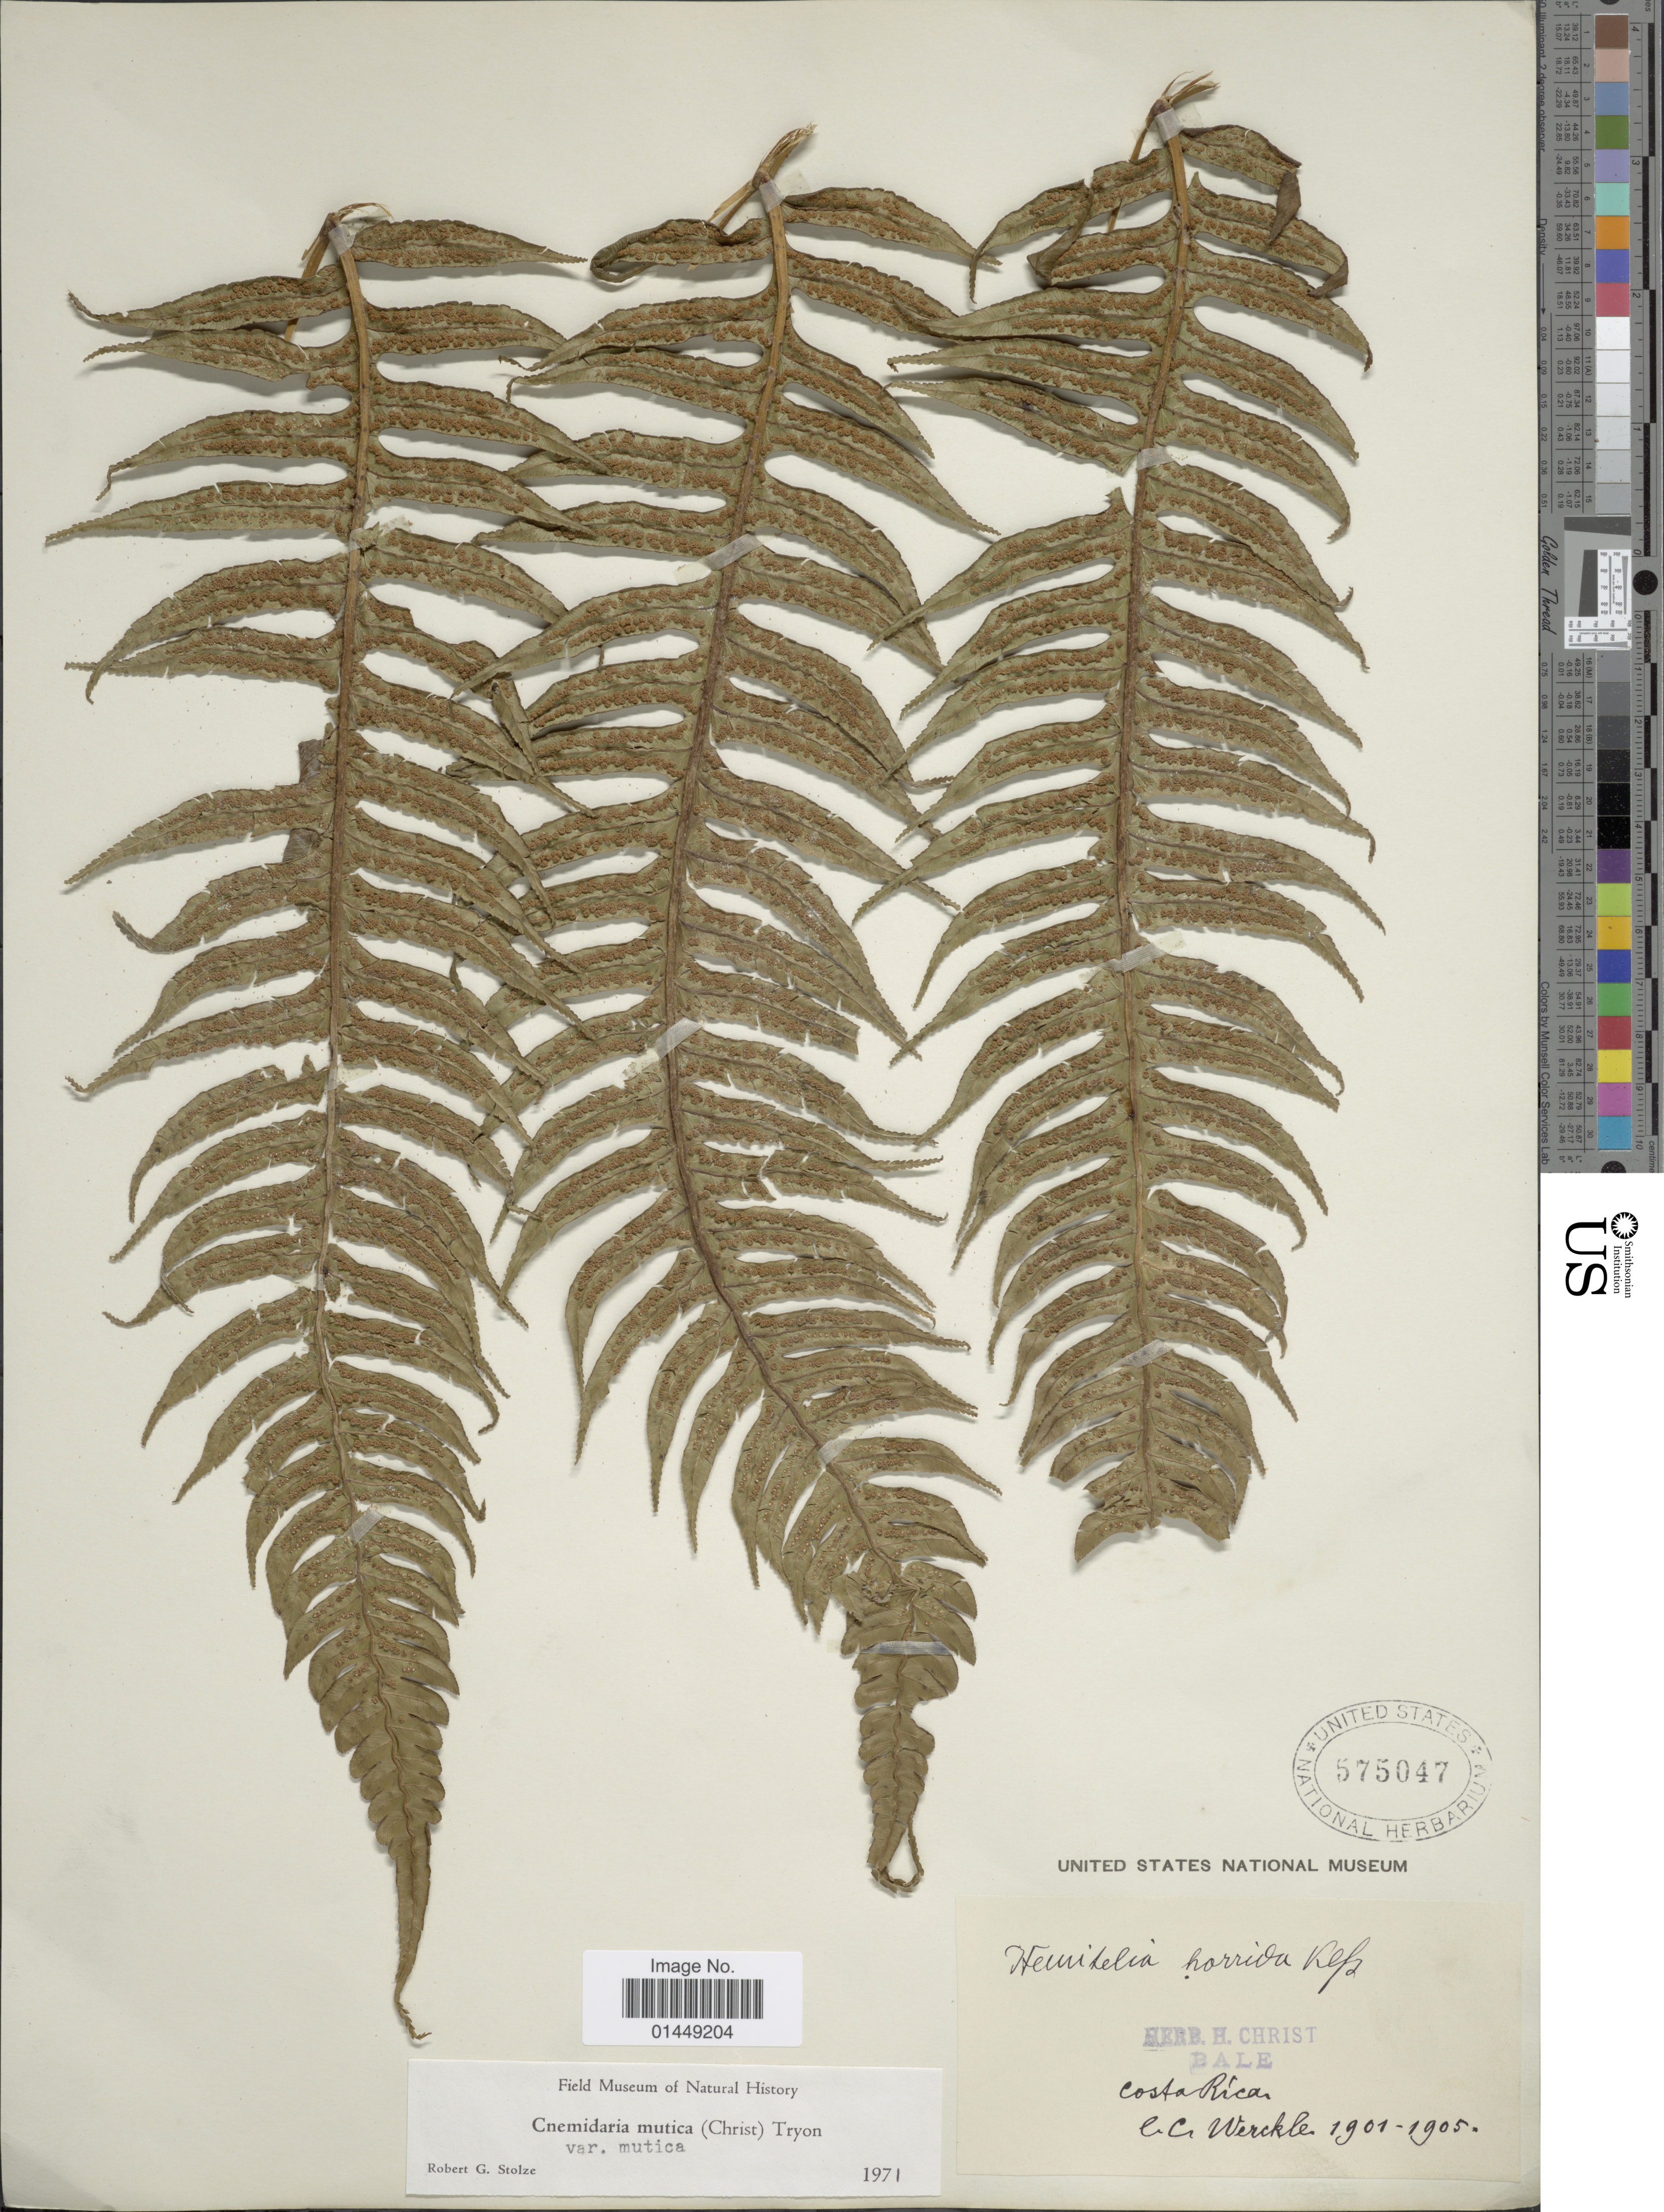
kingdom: Plantae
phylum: Tracheophyta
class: Polypodiopsida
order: Cyatheales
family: Cyatheaceae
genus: Cyathea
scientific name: Cyathea mutica var. mutica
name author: (Christ) Domin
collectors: C. C Wercklé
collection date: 1901/1905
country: Costa Rica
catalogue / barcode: US 575047